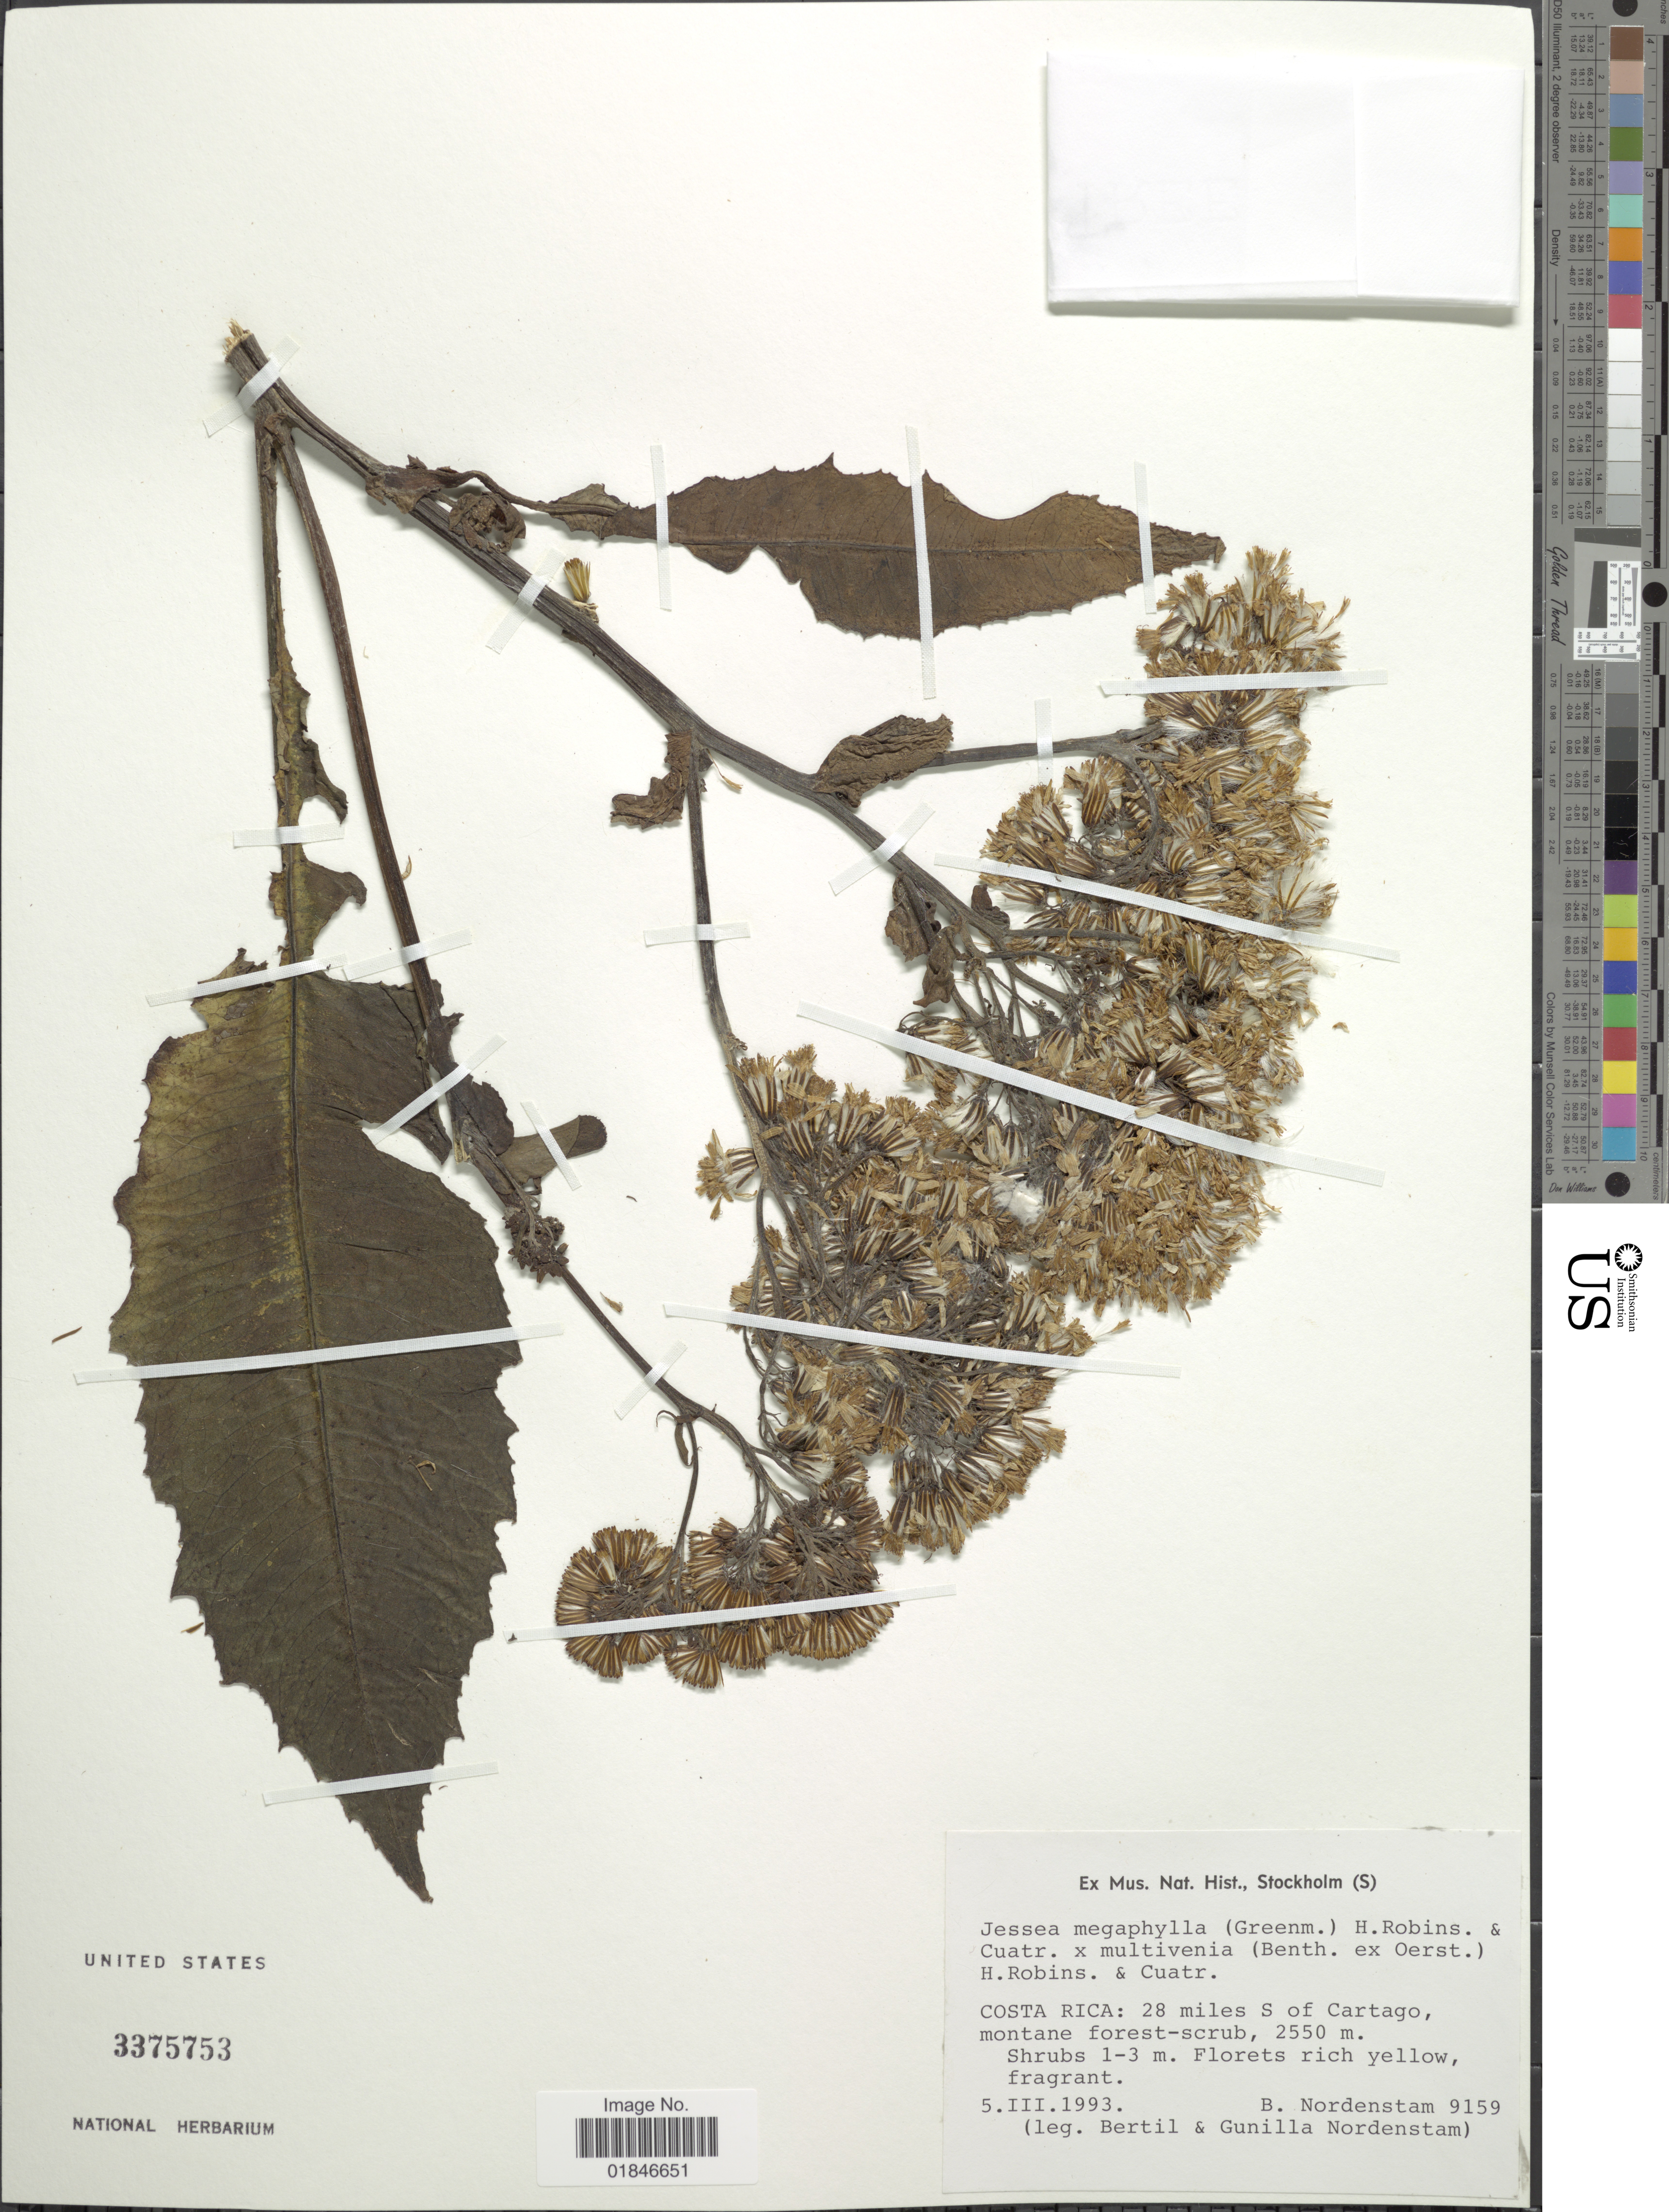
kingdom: Plantae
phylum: Tracheophyta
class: Magnoliopsida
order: Asterales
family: Asteraceae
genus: Jessea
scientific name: Jessea megaphylla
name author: (Greenm.) H. Rob. & Cuatrec.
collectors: B. Nordenstam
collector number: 9159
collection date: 1993-03-05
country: Costa Rica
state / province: Cartago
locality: Costa Rica: 28 miles S of Cartago, montane forest-scrub.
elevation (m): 2550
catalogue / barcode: US 3375753